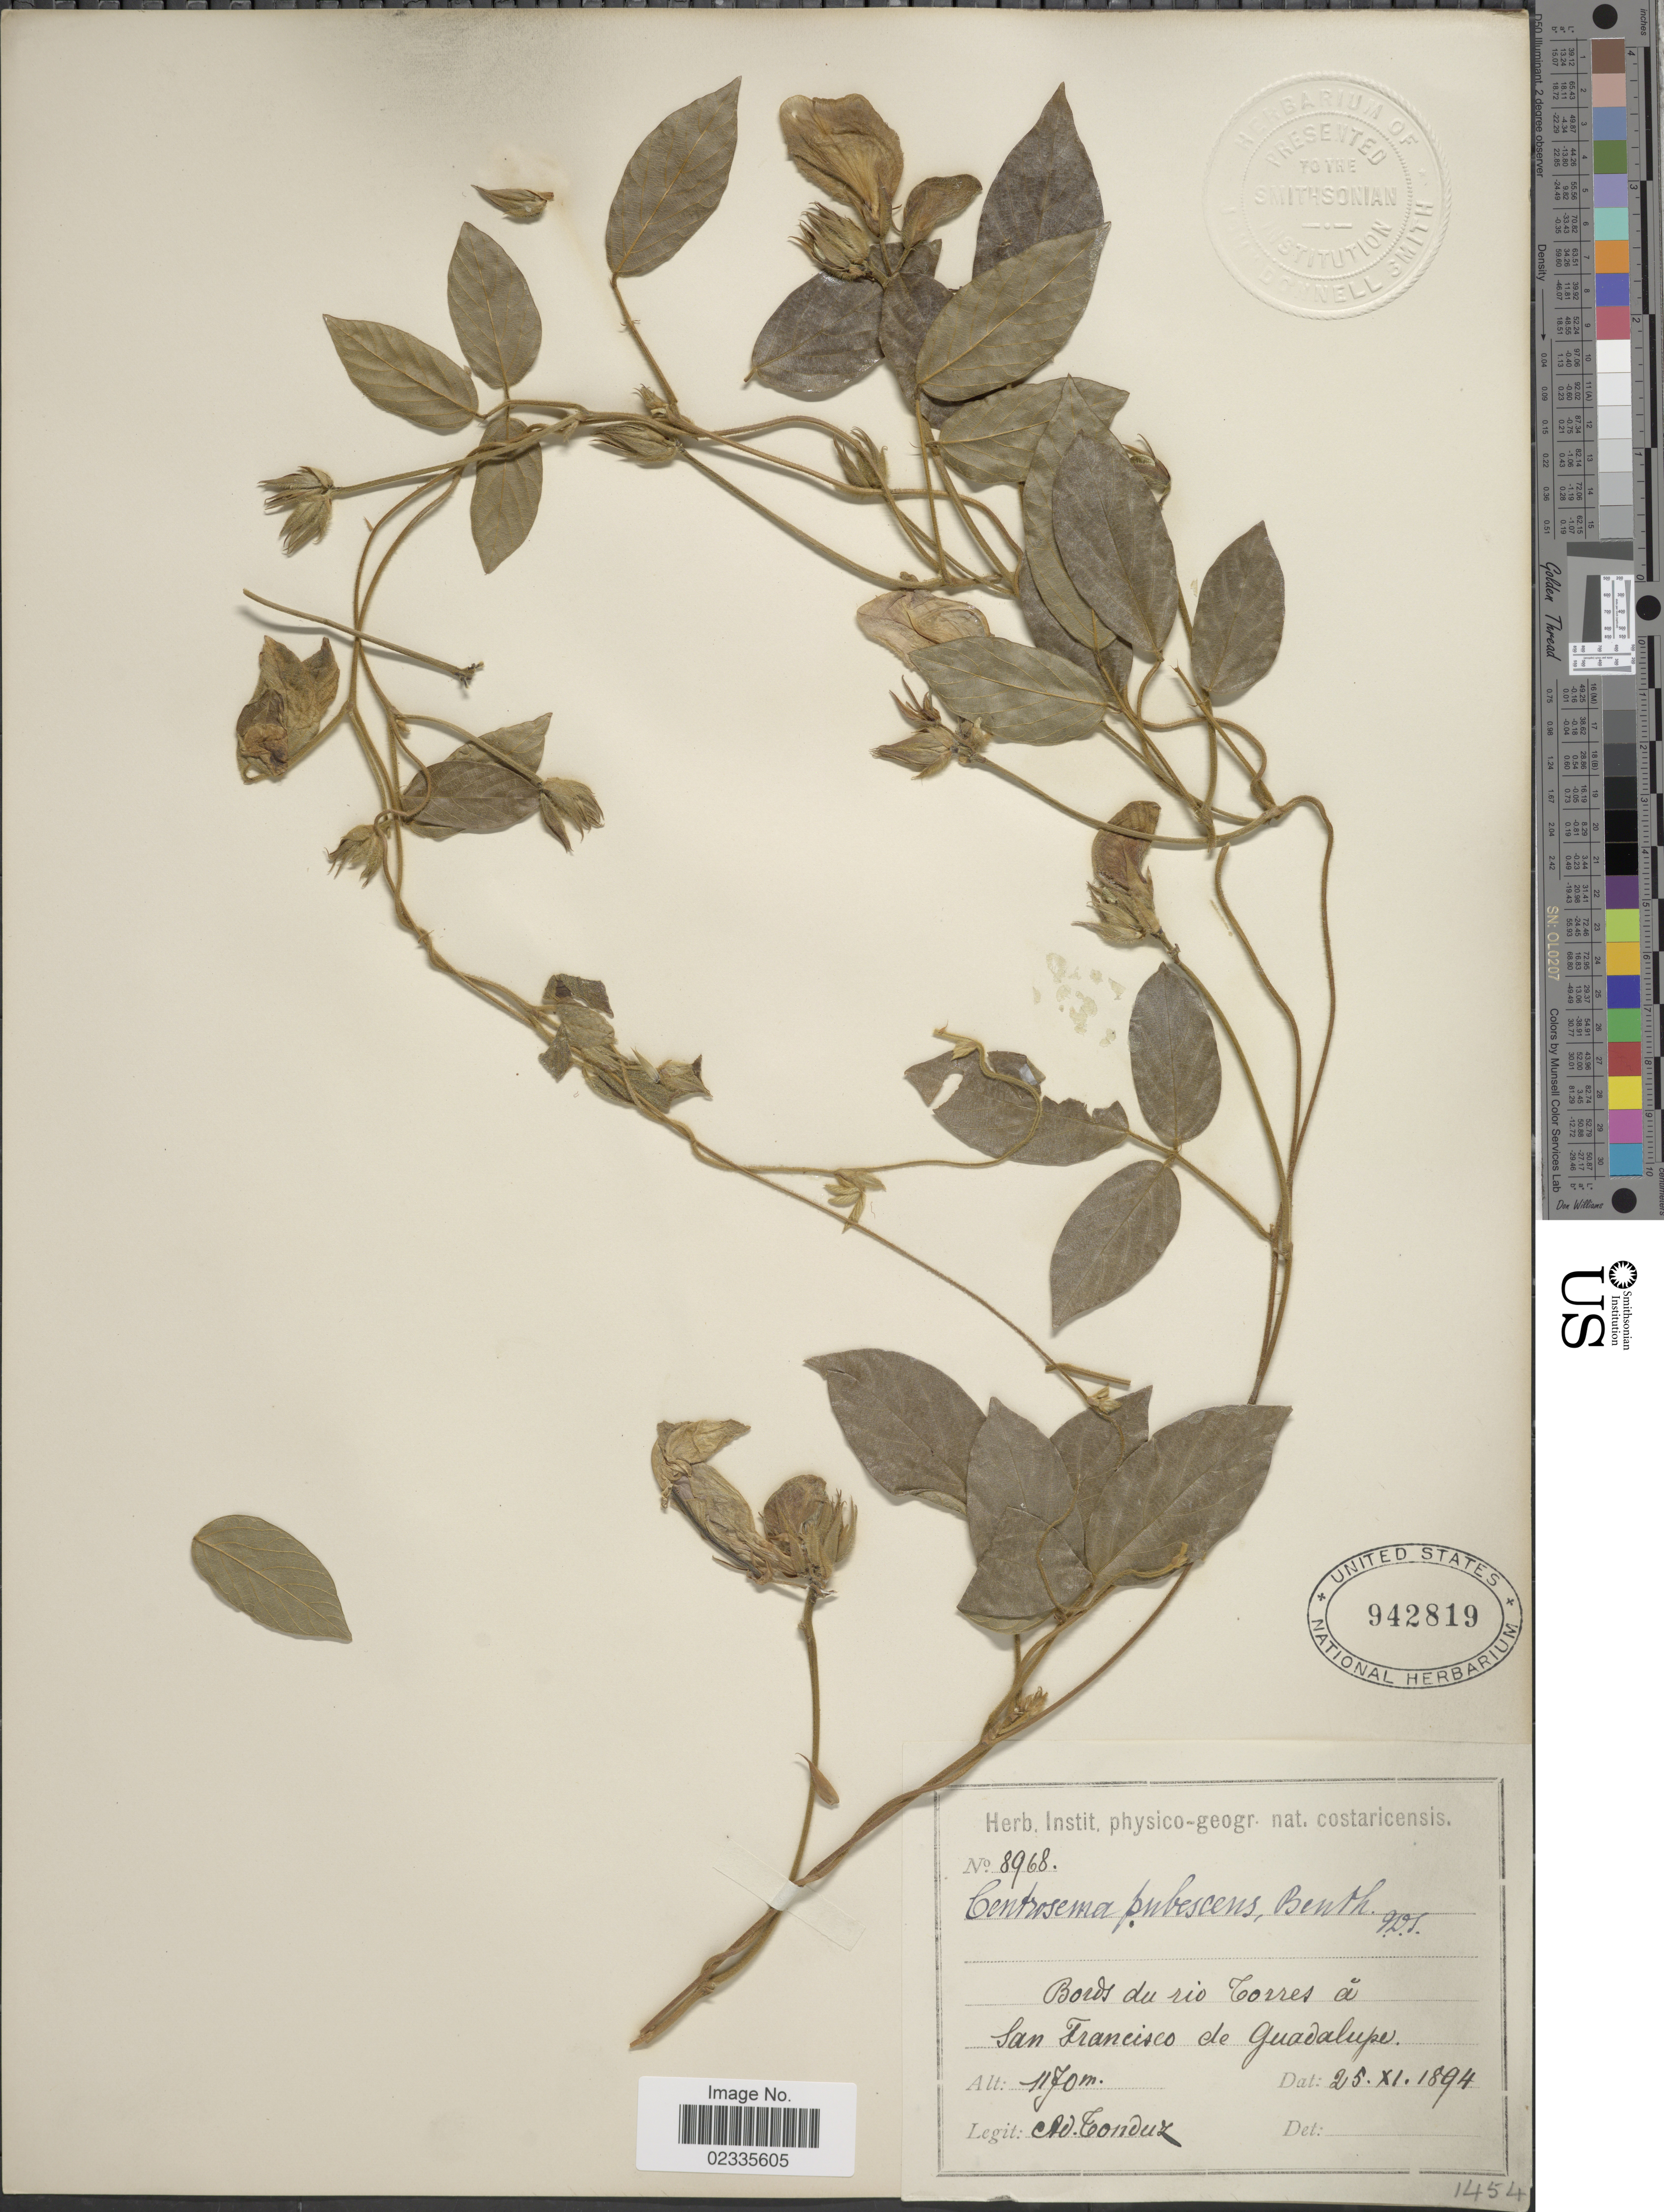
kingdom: Plantae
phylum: Tracheophyta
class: Magnoliopsida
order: Fabales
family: Fabaceae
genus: Centrosema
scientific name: Centrosema pubescens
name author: Benth.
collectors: A. Tonduz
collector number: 8968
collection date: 1894-11-25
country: Costa Rica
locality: Bords du rio Torres a San Francisco de Guadalupe.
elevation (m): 1170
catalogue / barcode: US 942819